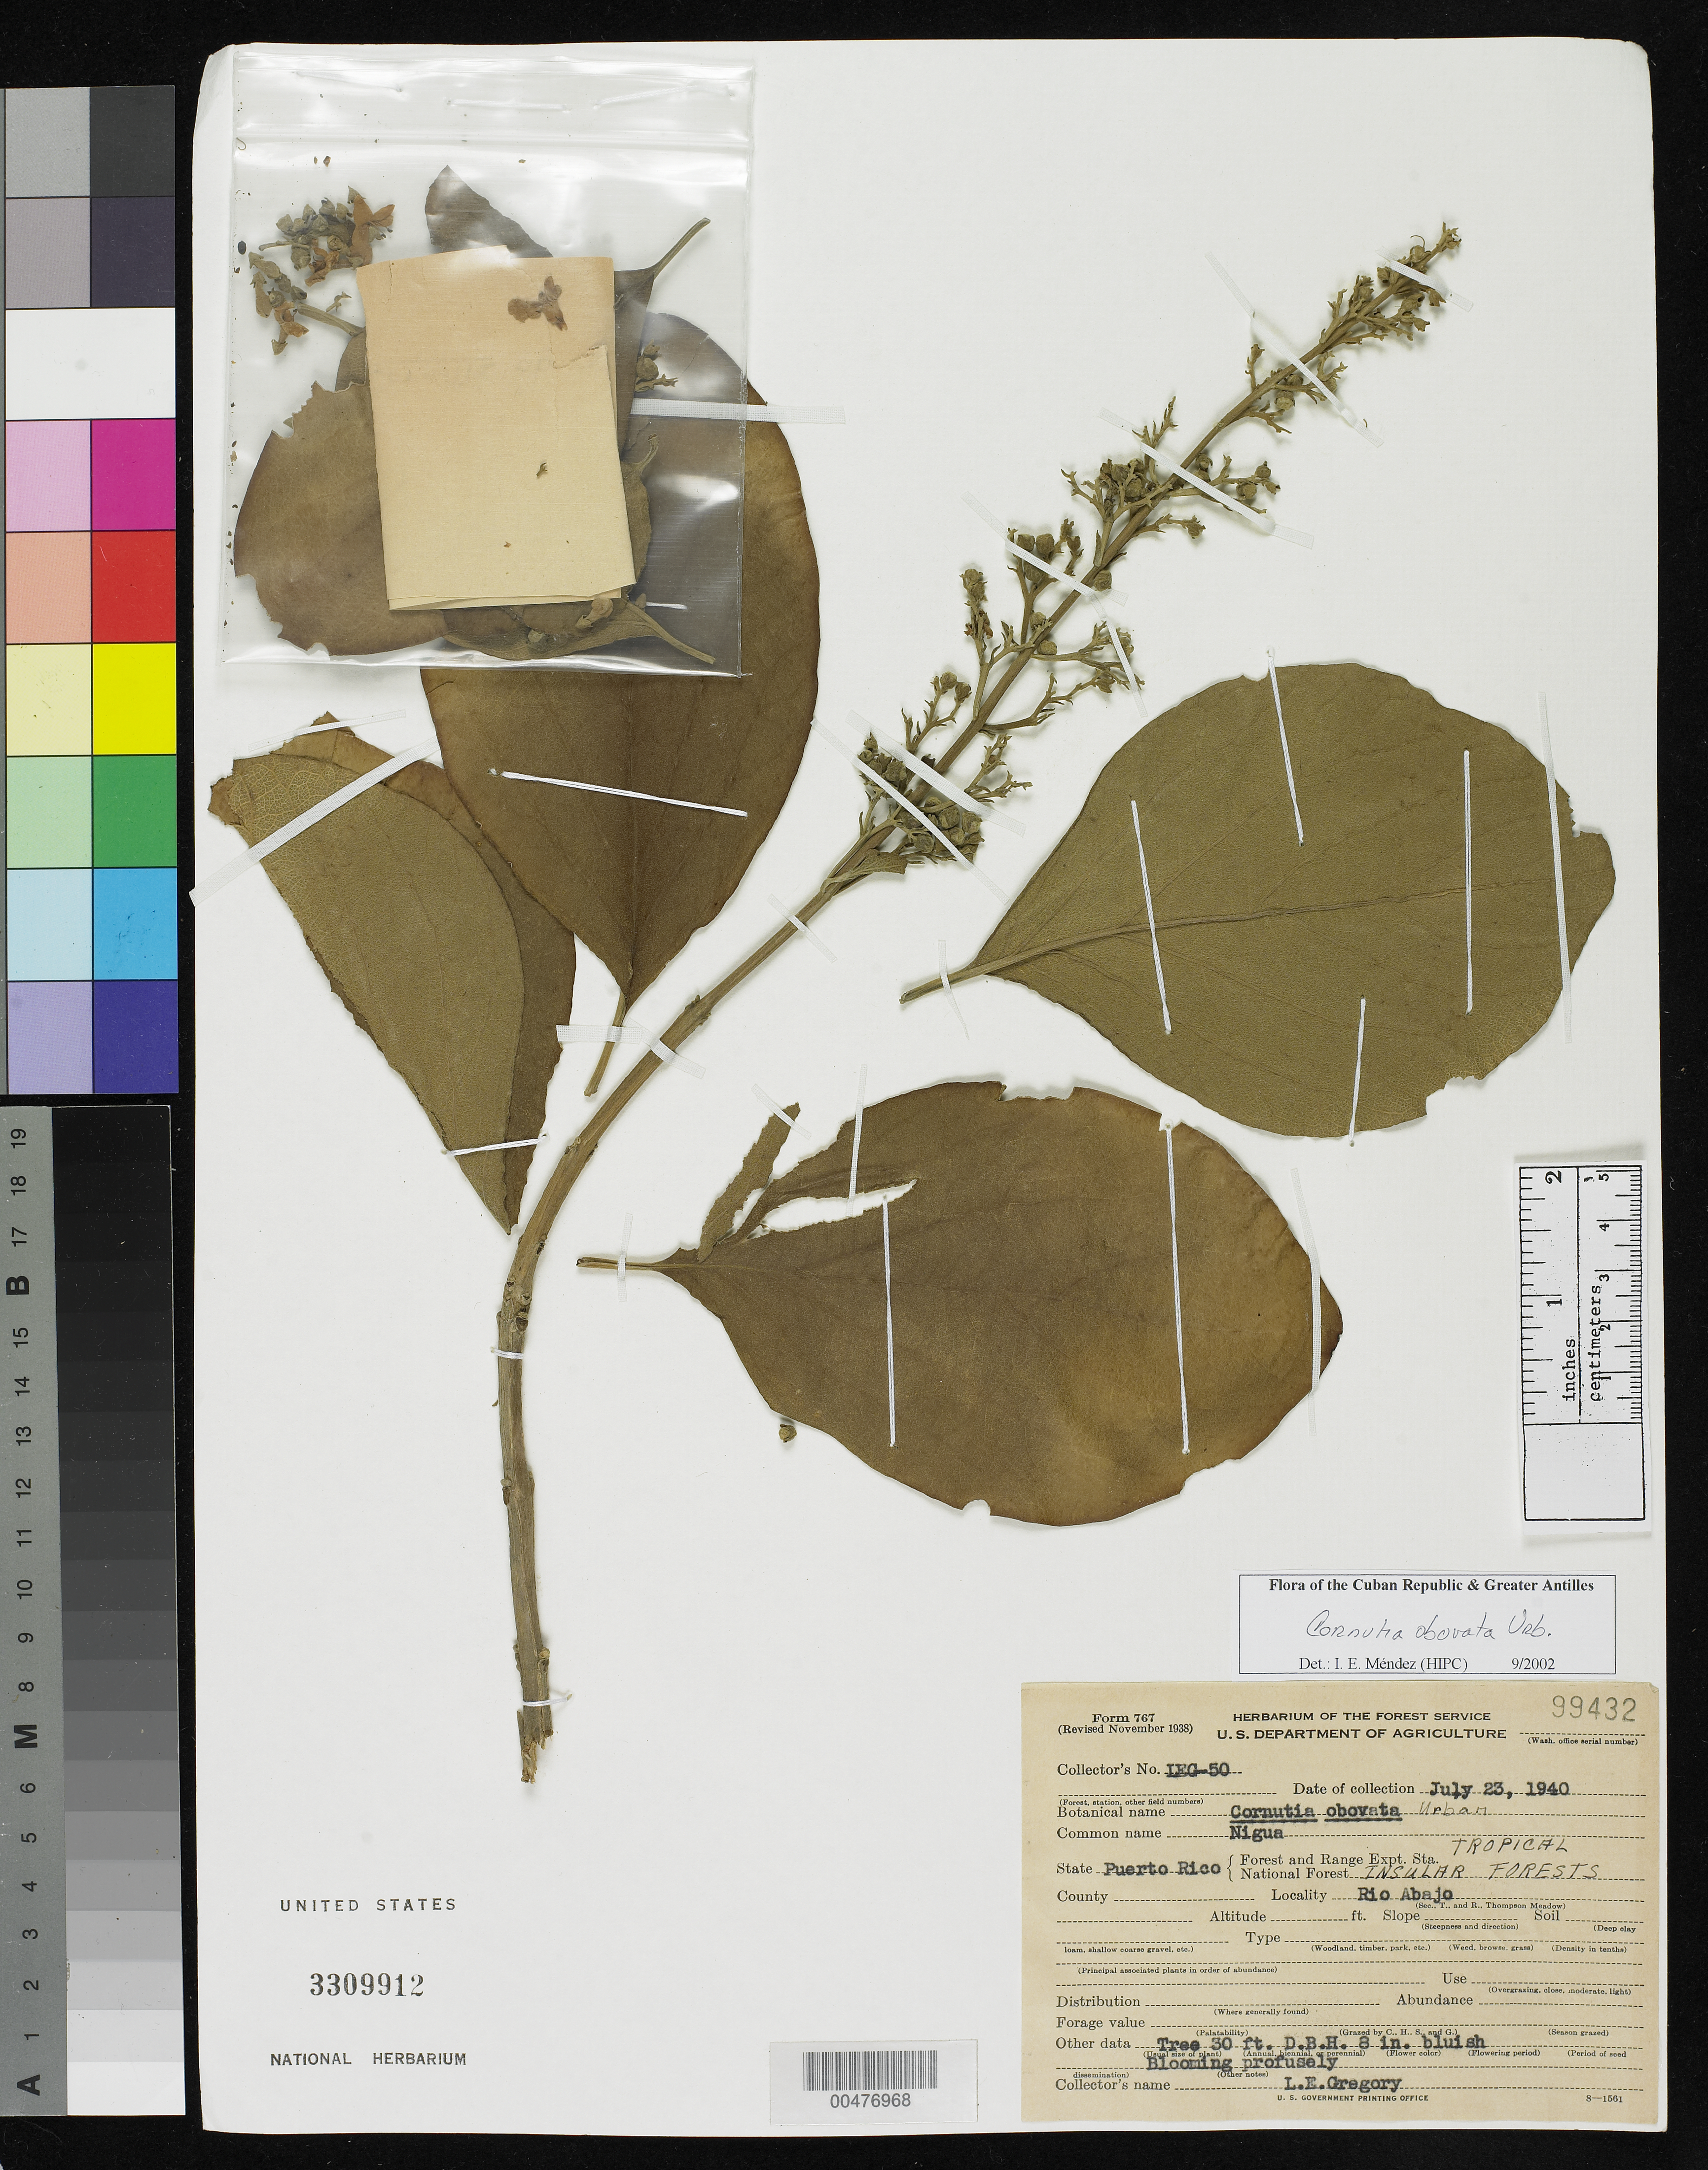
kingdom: Plantae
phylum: Tracheophyta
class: Magnoliopsida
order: Lamiales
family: Lamiaceae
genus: Cornutia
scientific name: Cornutia obovata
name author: Urb.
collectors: L. E. Gregory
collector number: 50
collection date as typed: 23 Jul 1940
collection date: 1940-07-23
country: Puerto Rico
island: Greater Antilles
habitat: Moist limestone forest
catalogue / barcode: US 3309912